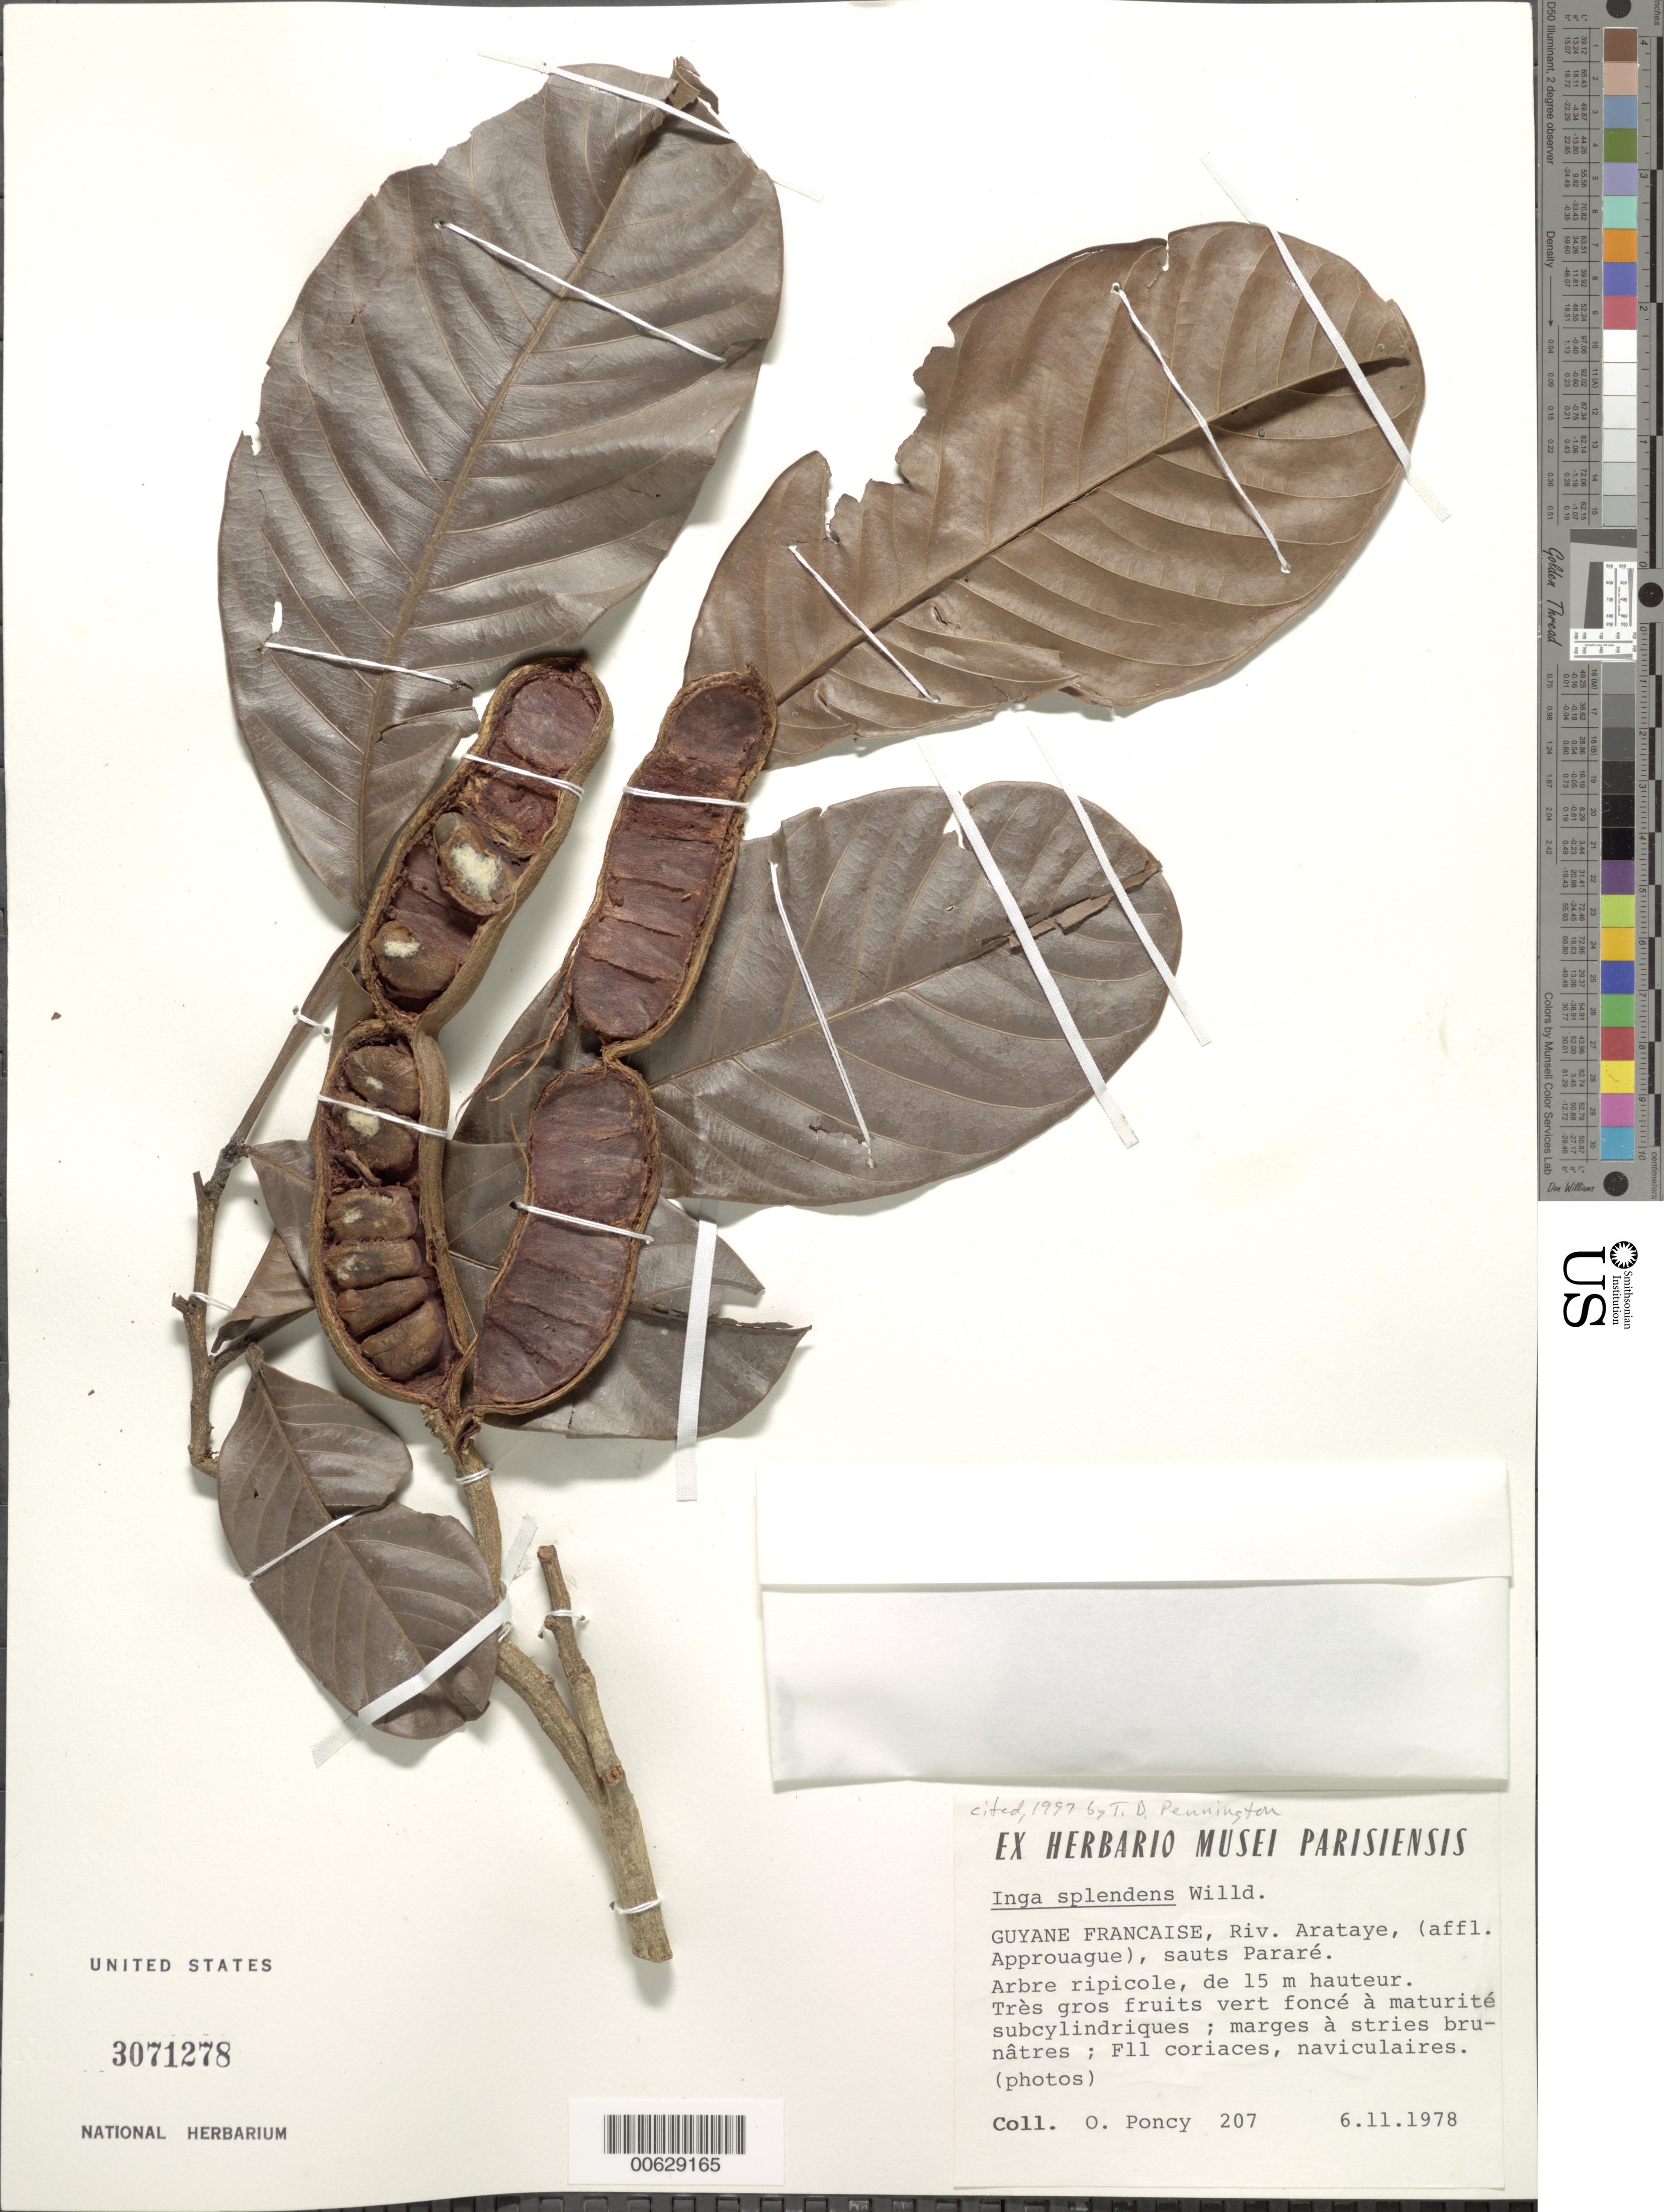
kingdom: Plantae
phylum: Tracheophyta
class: Magnoliopsida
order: Fabales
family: Fabaceae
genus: Inga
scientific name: Inga splendens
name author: Willd.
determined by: Pennington, T. D., (K)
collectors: O. Poncy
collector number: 207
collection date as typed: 6-Nov-78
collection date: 1978-11-06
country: French Guiana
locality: Saut Pararé, Rivière Arataye, Fleuve Approuague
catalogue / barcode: US 3071278